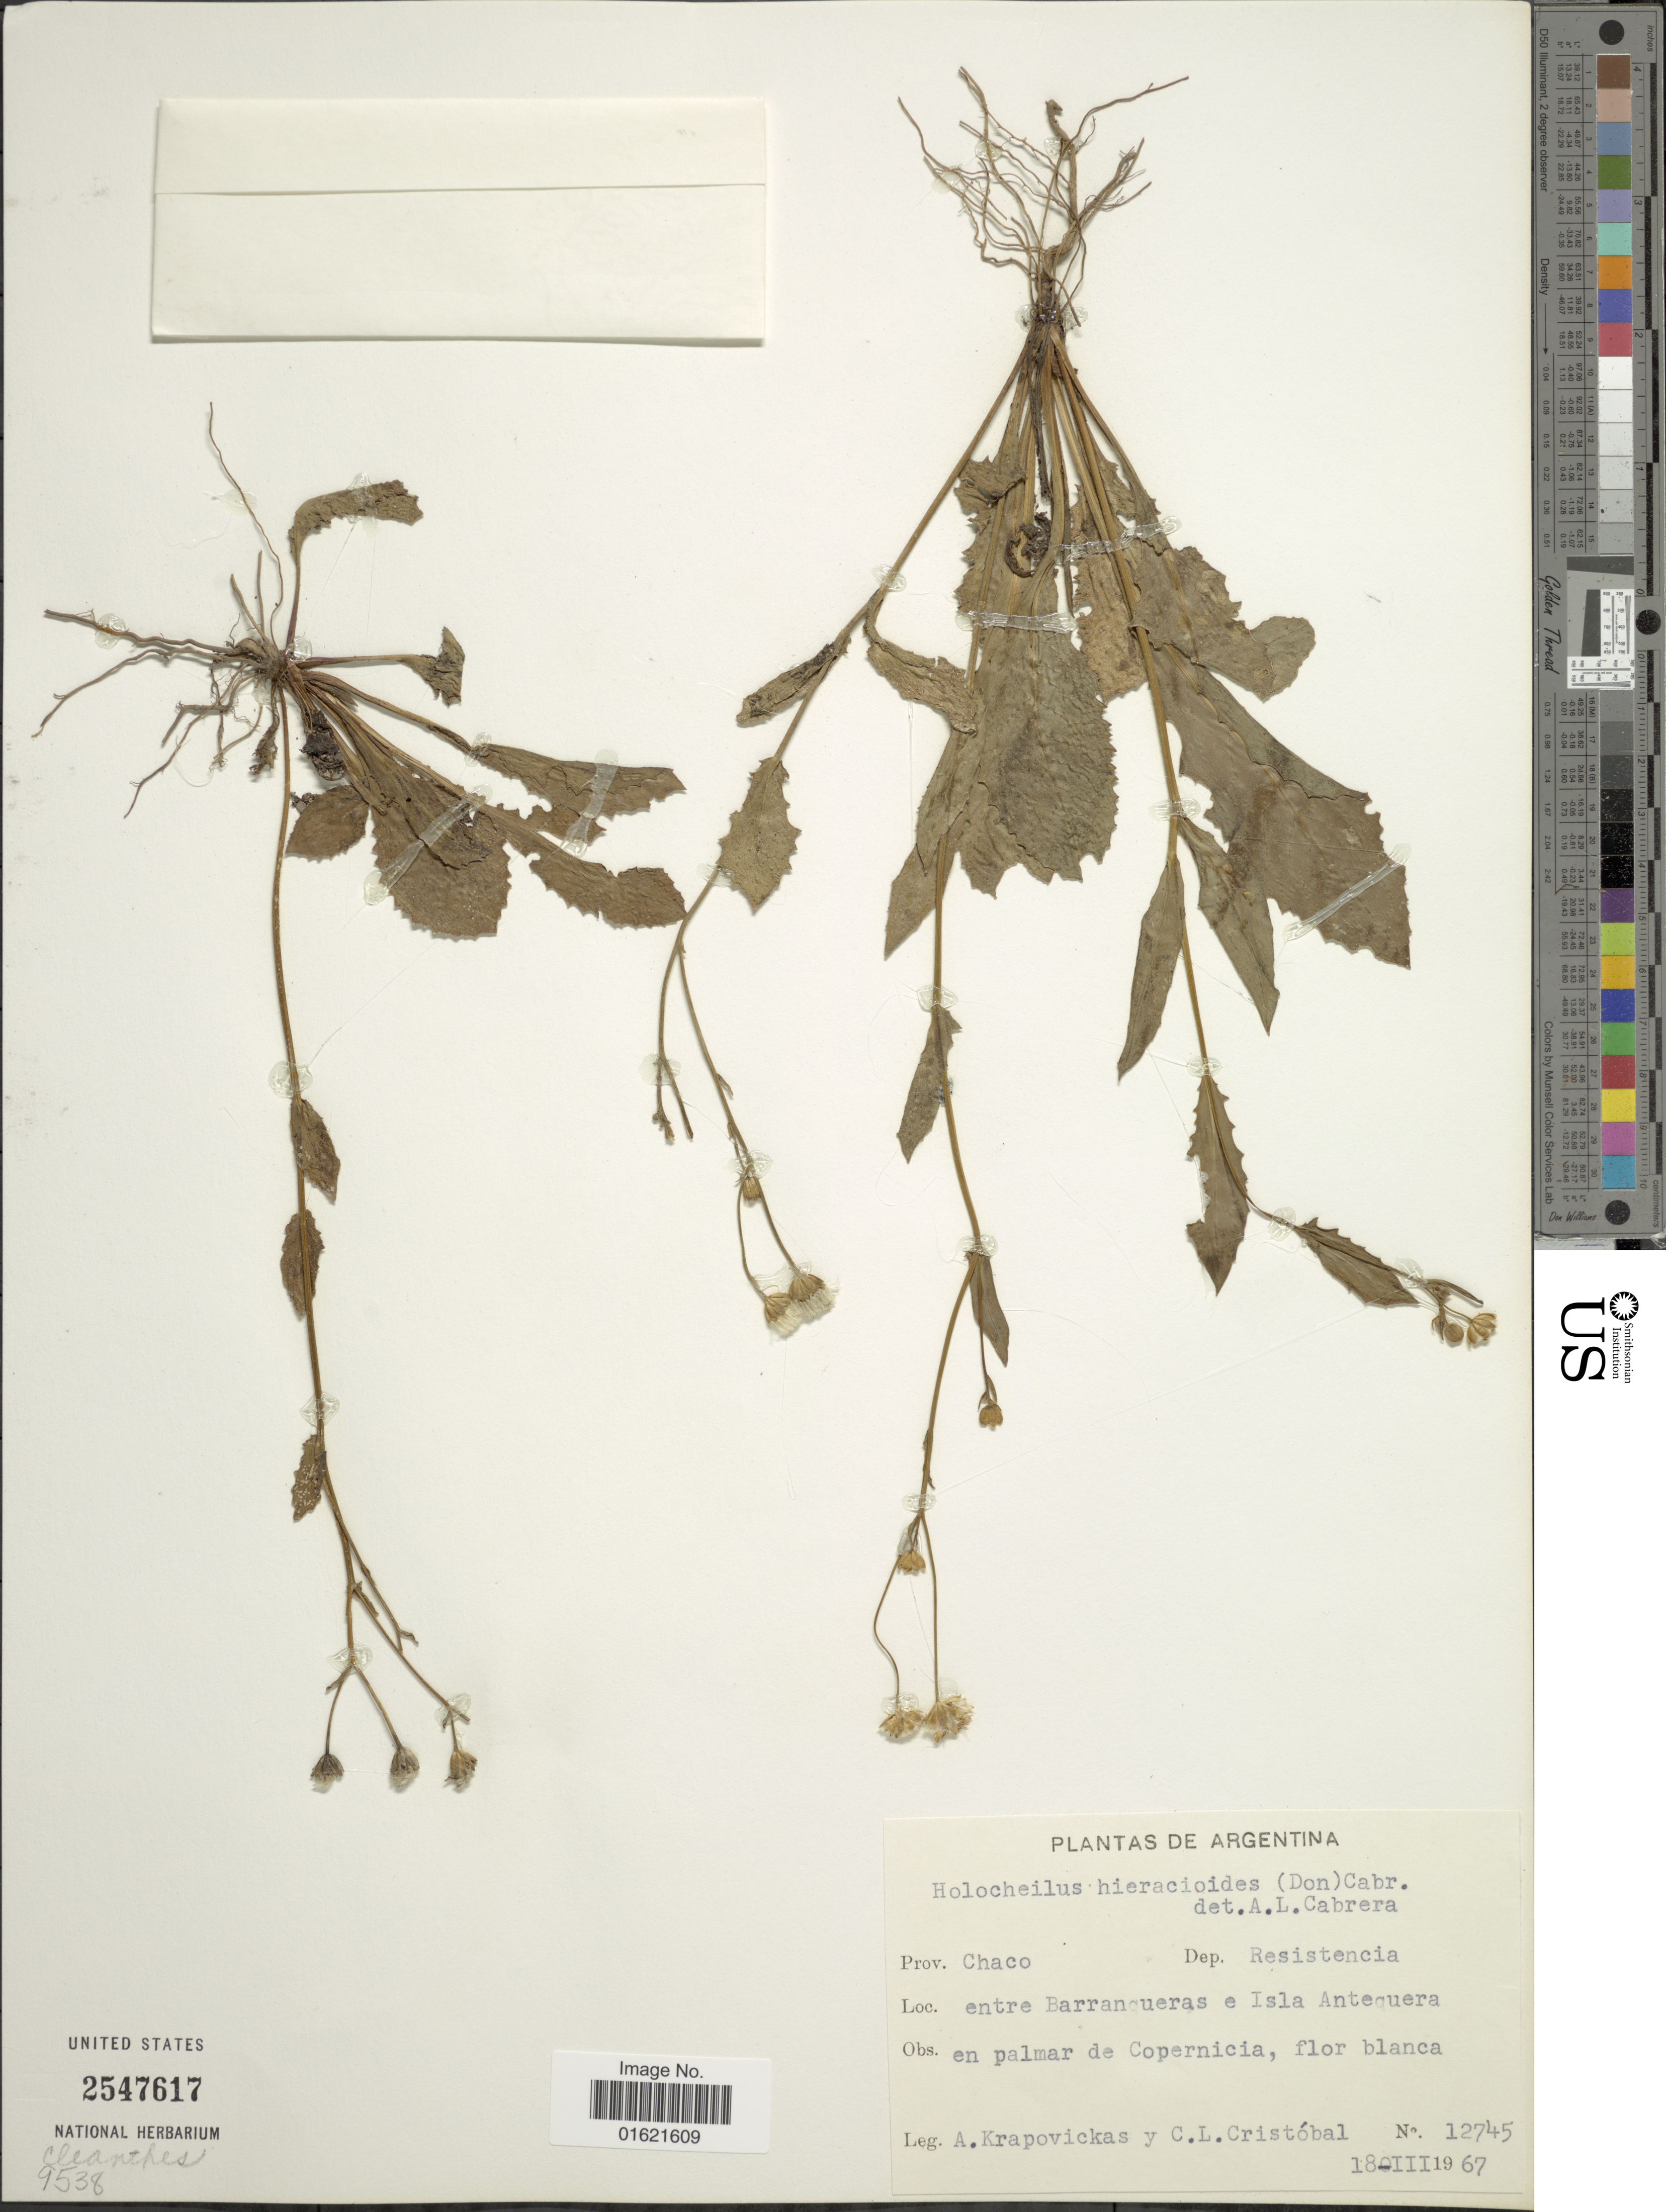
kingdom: Plantae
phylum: Tracheophyta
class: Magnoliopsida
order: Asterales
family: Asteraceae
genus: Holocheilus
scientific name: Holocheilus illustris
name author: (Vell.) Cabrera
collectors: A. Krapovickas & C. L. Cristóbal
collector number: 12745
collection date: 1967-03-18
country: Argentina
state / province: Chaco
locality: Prov. Chaco. Dep. Resistencia. Entre Barrancueras e Isla Antequera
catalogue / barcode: US 2547617